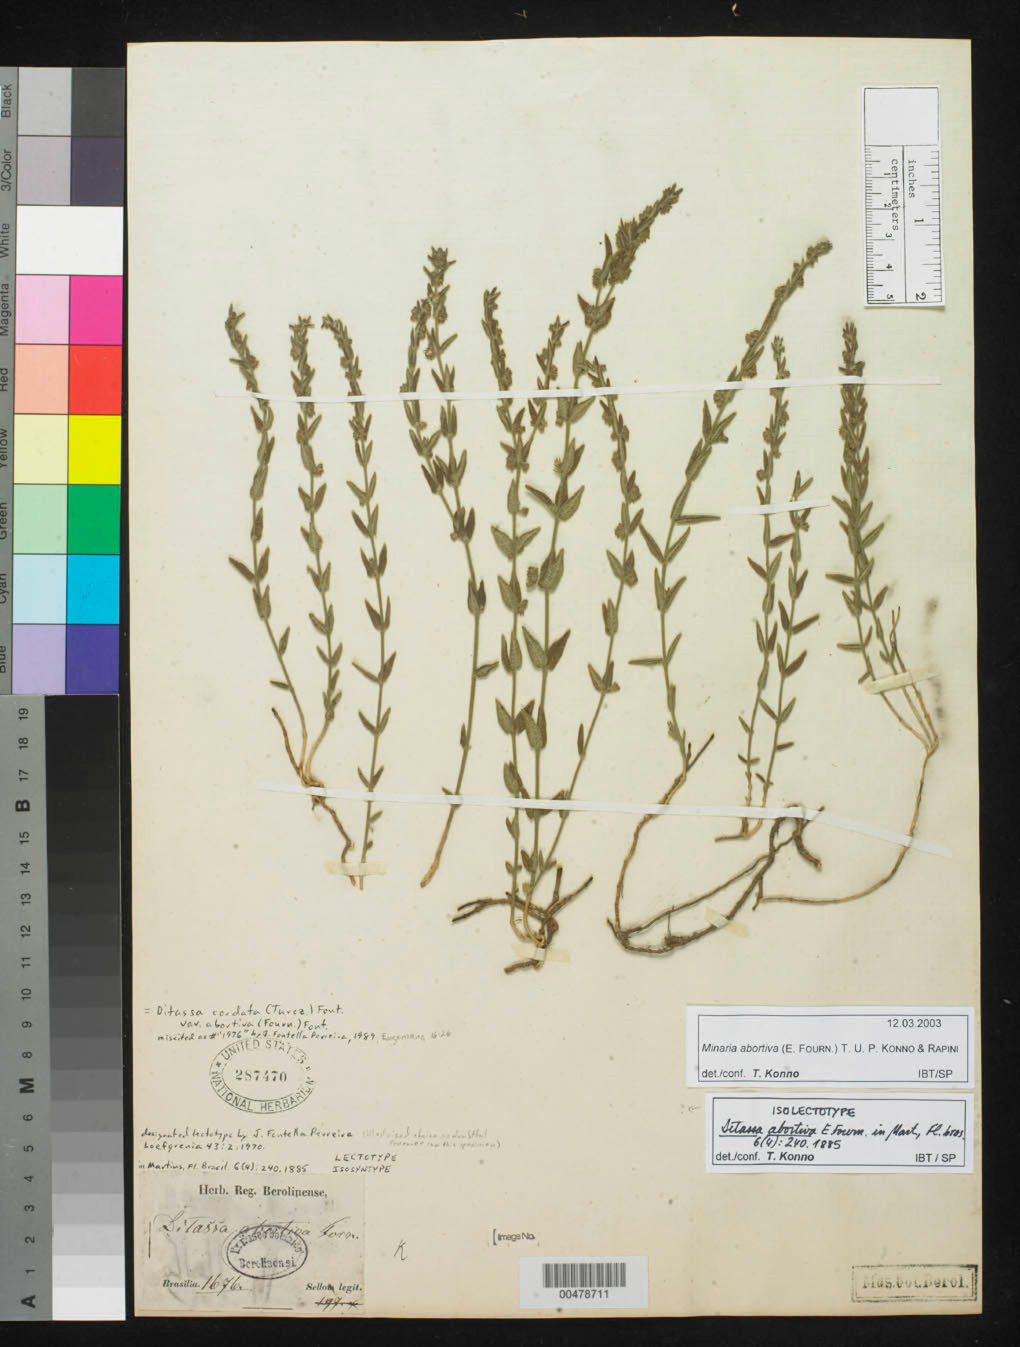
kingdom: Plantae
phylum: Tracheophyta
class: Magnoliopsida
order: Gentianales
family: Apocynaceae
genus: Ditassa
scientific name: Ditassa abortiva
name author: E. Fourn. in Mart.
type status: Lectotype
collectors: F. Sellow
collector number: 1676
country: Brazil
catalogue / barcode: US 287470